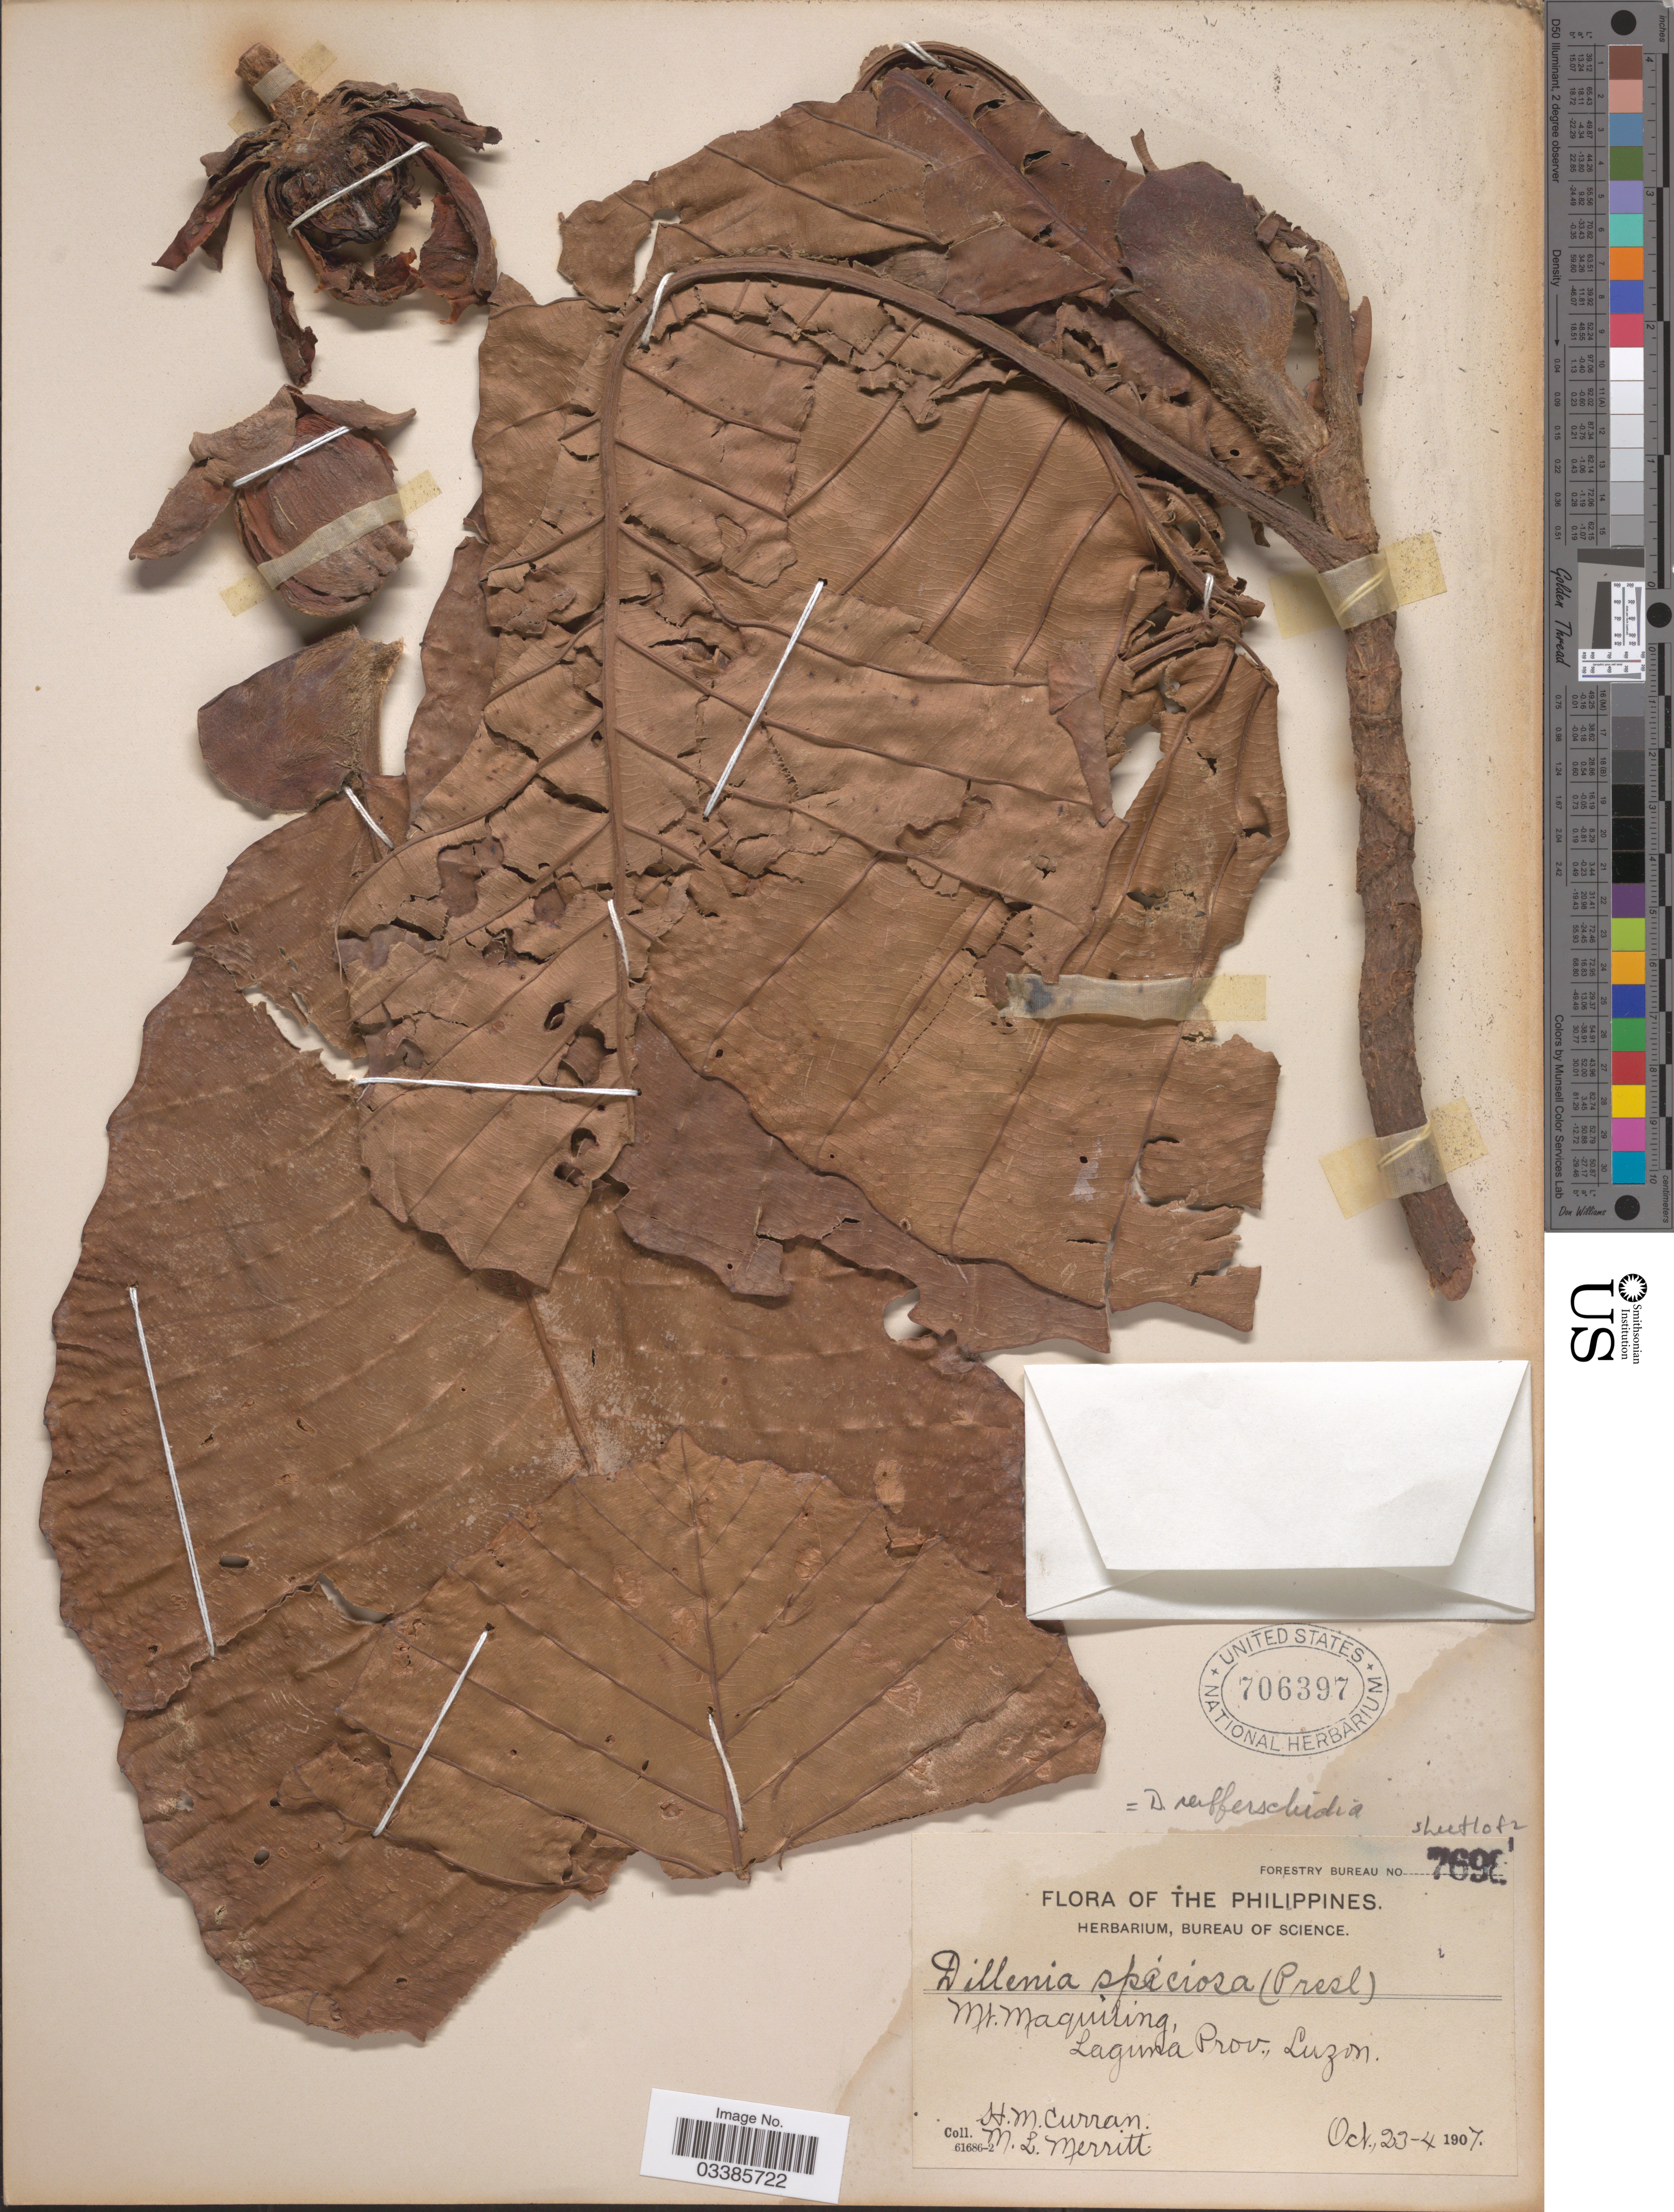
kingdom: Plantae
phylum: Tracheophyta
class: Magnoliopsida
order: Dilleniales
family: Dilleniaceae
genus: Dillenia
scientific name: Dillenia reifferscheidia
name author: Fern.-Vill.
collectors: H. M. Curran & M. L. Merritt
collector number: Forestry Bureau 7098*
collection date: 1907-10-23/1907-10-24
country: Philippines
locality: Mt. Maquiling, Laguna Prov., Luzon.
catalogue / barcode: US 706397